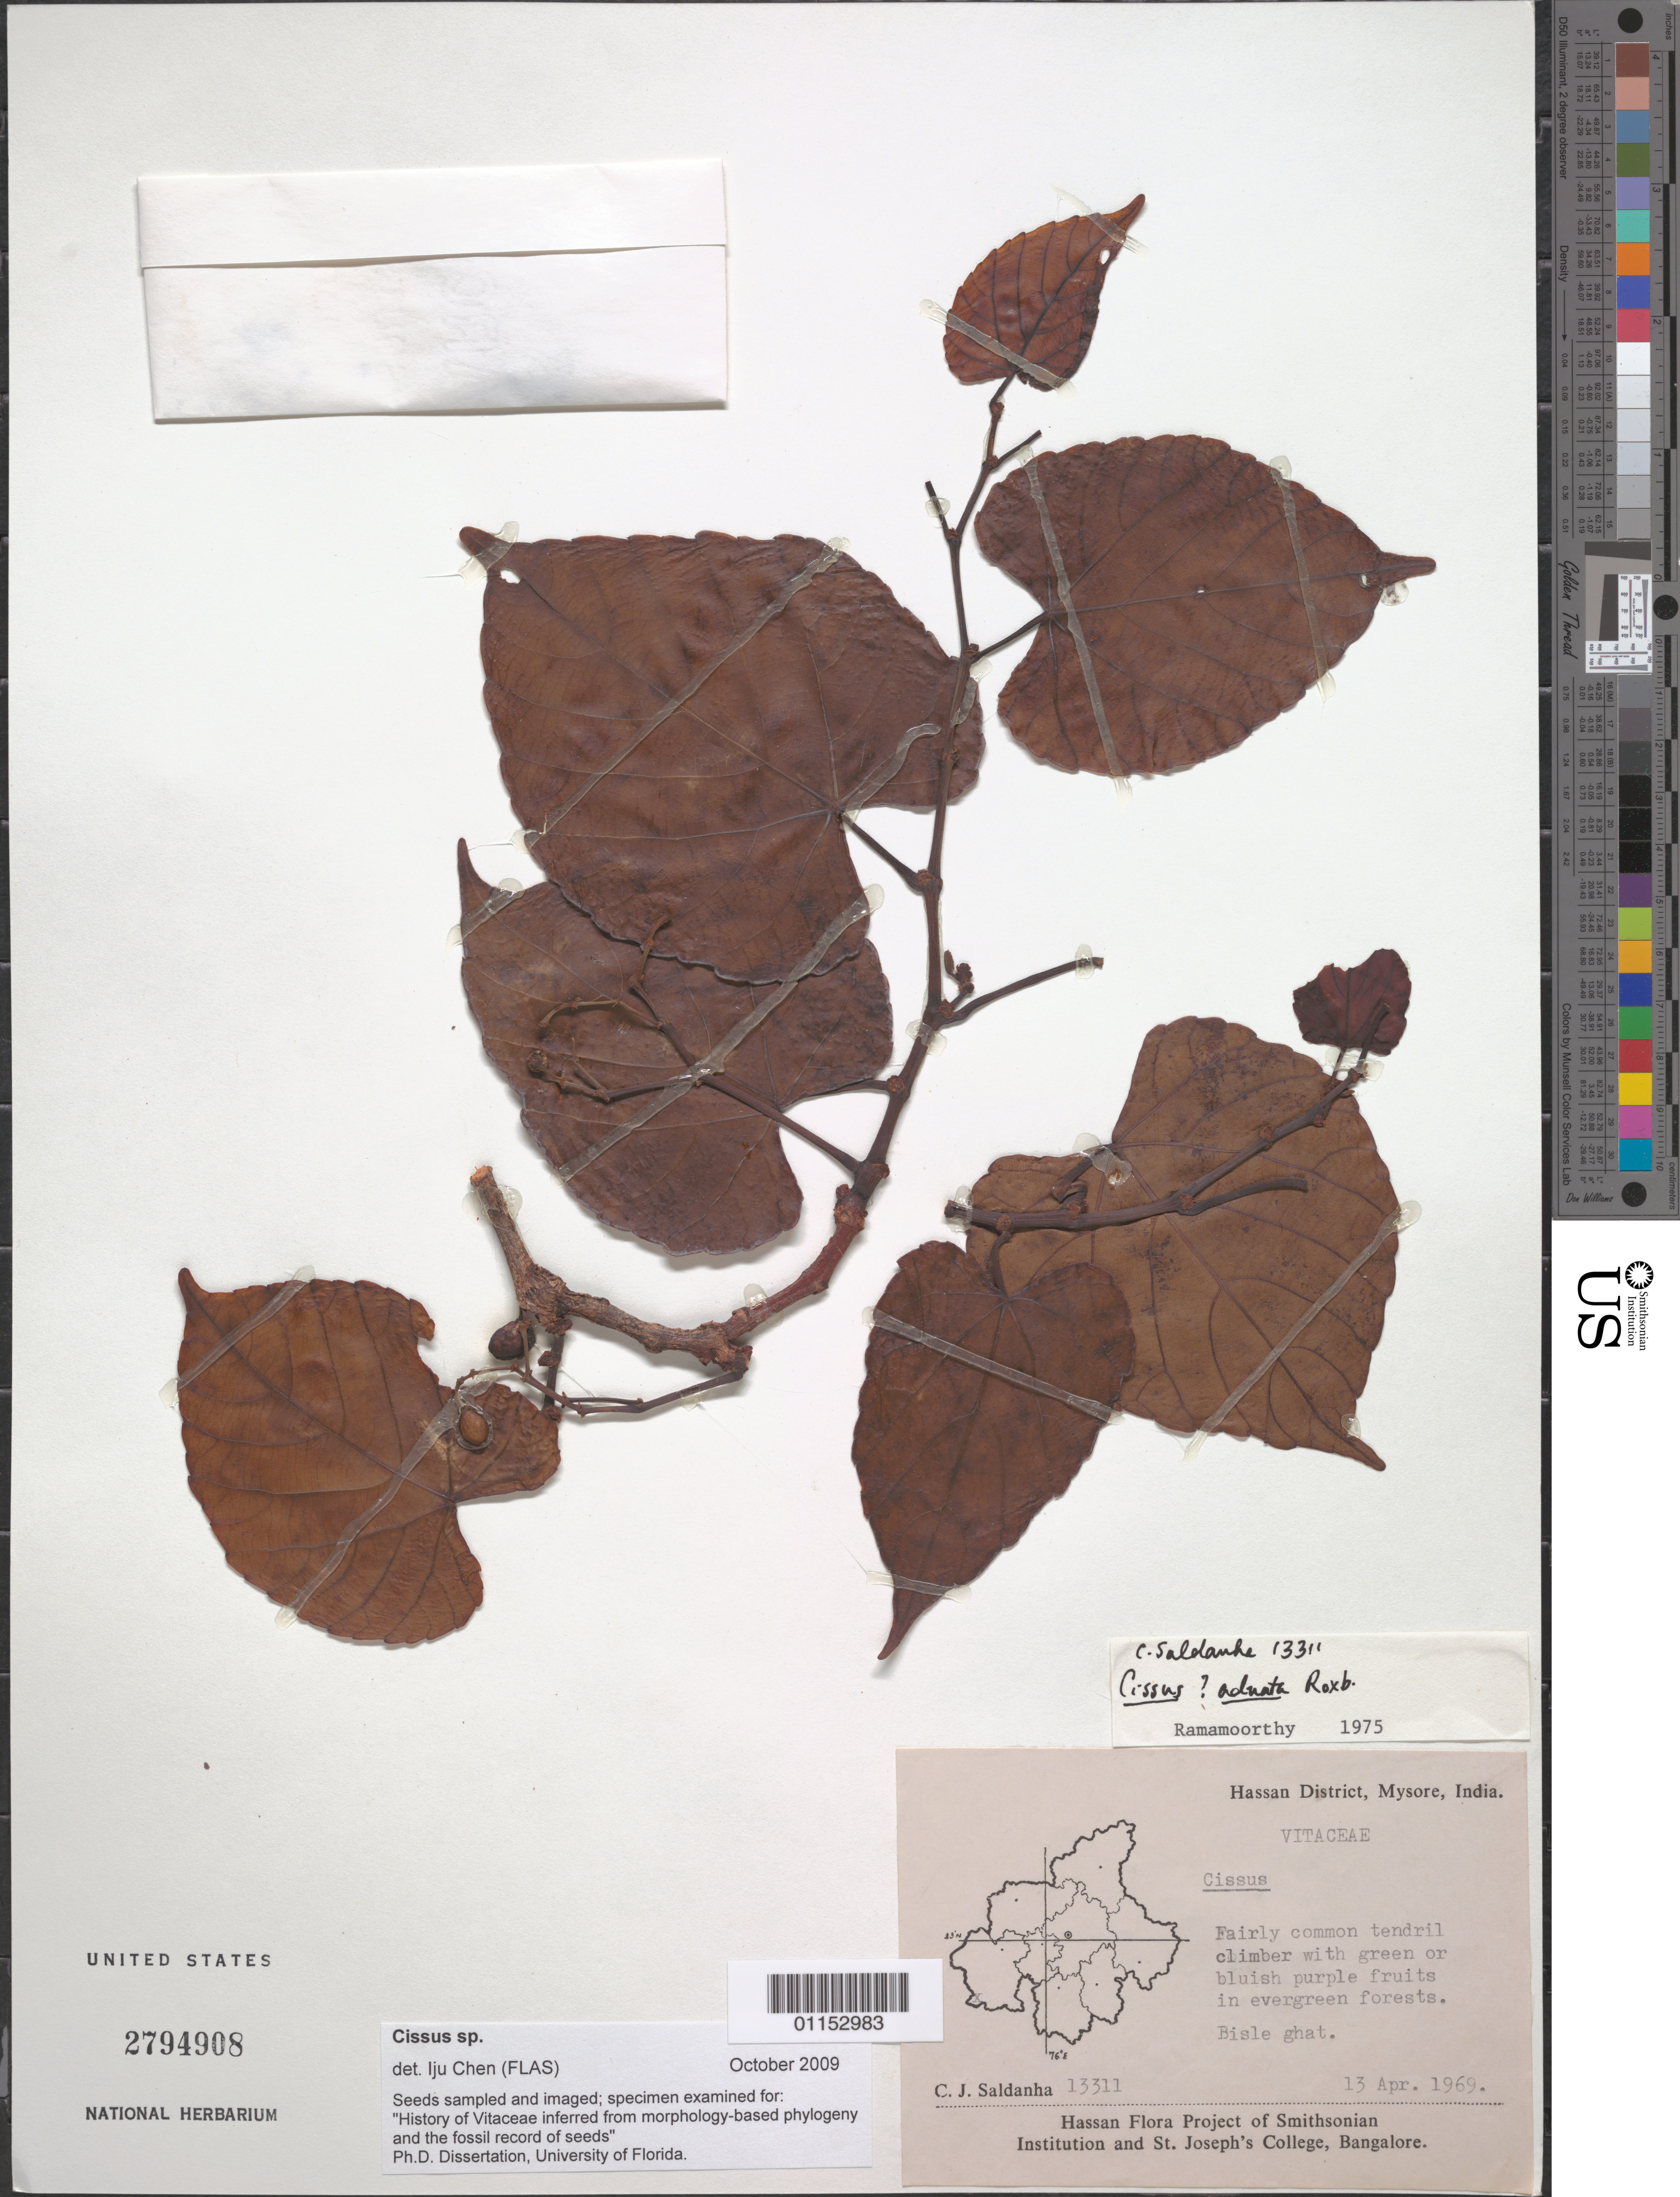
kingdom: Plantae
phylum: Tracheophyta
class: Magnoliopsida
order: Vitales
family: Vitaceae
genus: Cissus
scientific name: Cissus sp.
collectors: C. J. Saldanha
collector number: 13311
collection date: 1969-04-13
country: India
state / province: Karnataka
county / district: Mysore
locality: Bisle ghat.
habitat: Fairly common tendril climber in evergreen forests.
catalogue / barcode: US 2794908